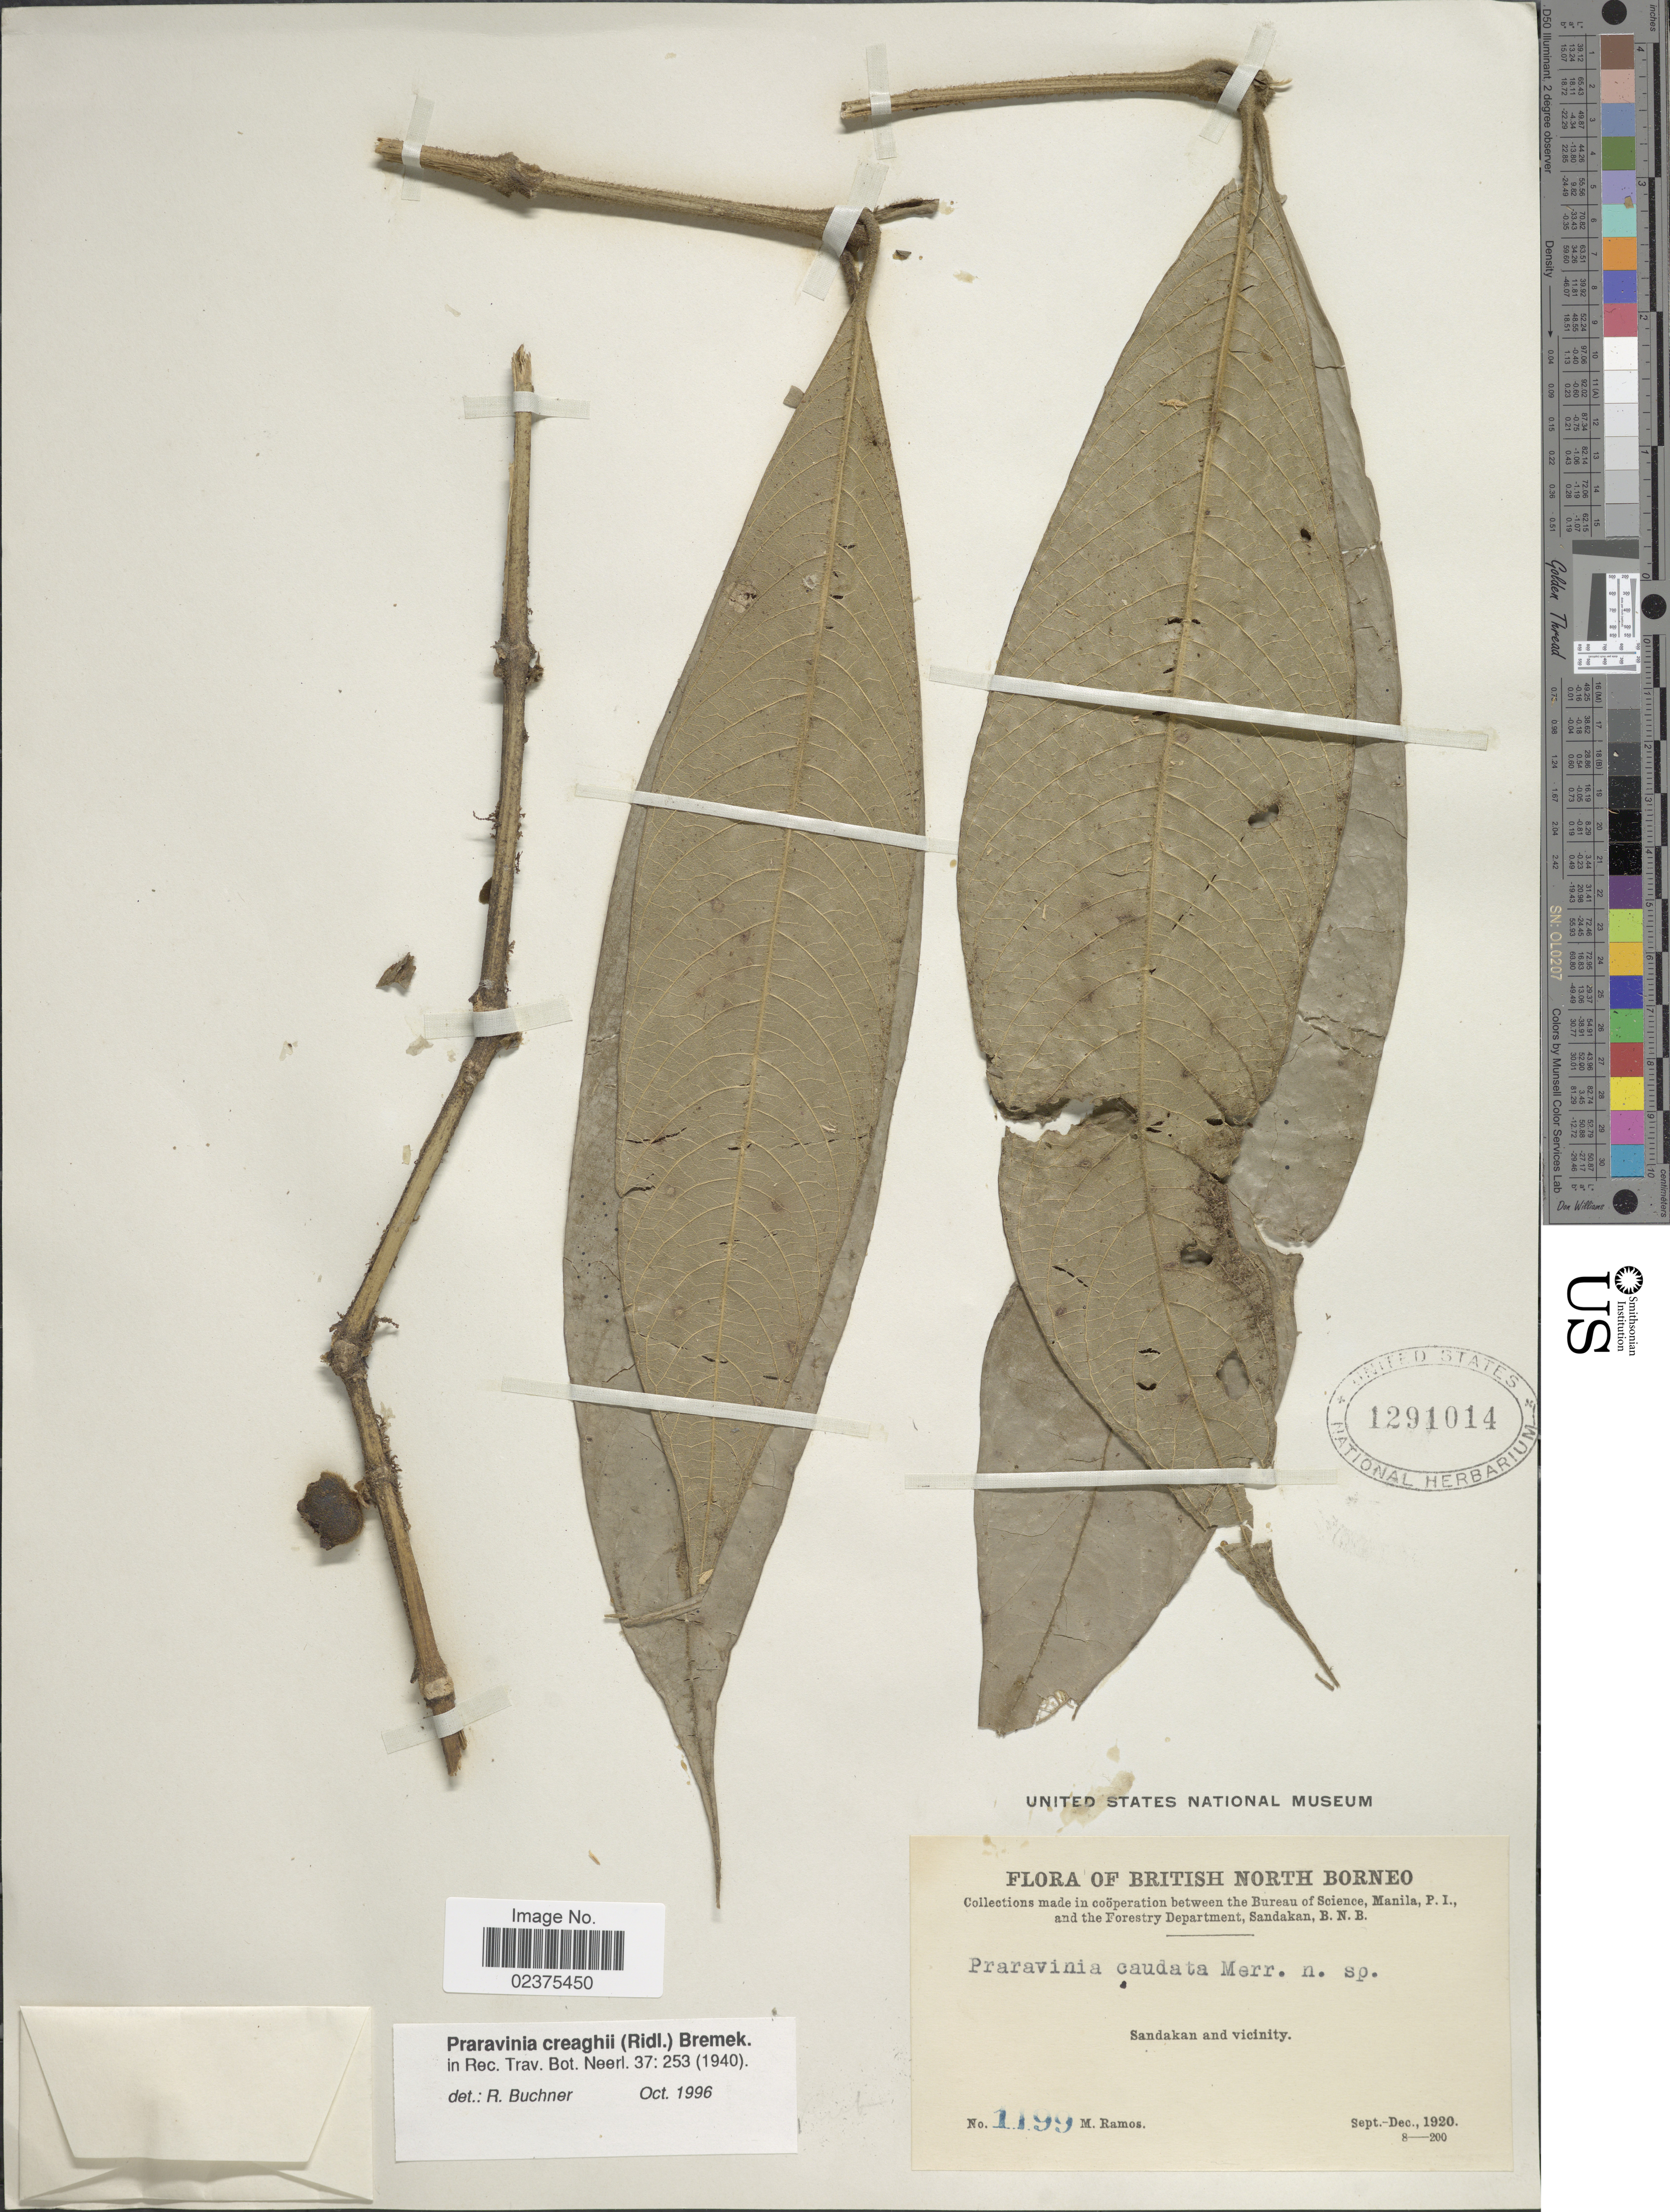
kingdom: Plantae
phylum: Tracheophyta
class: Magnoliopsida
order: Gentianales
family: Rubiaceae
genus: Praravinia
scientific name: Praravinia creaghii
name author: (Ridl.) Bremek.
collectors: M. Ramos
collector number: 1199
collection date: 1920-09/1920-12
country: Malaysia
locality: British North Borneo, Sandakan and vicinity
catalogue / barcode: US 1291014